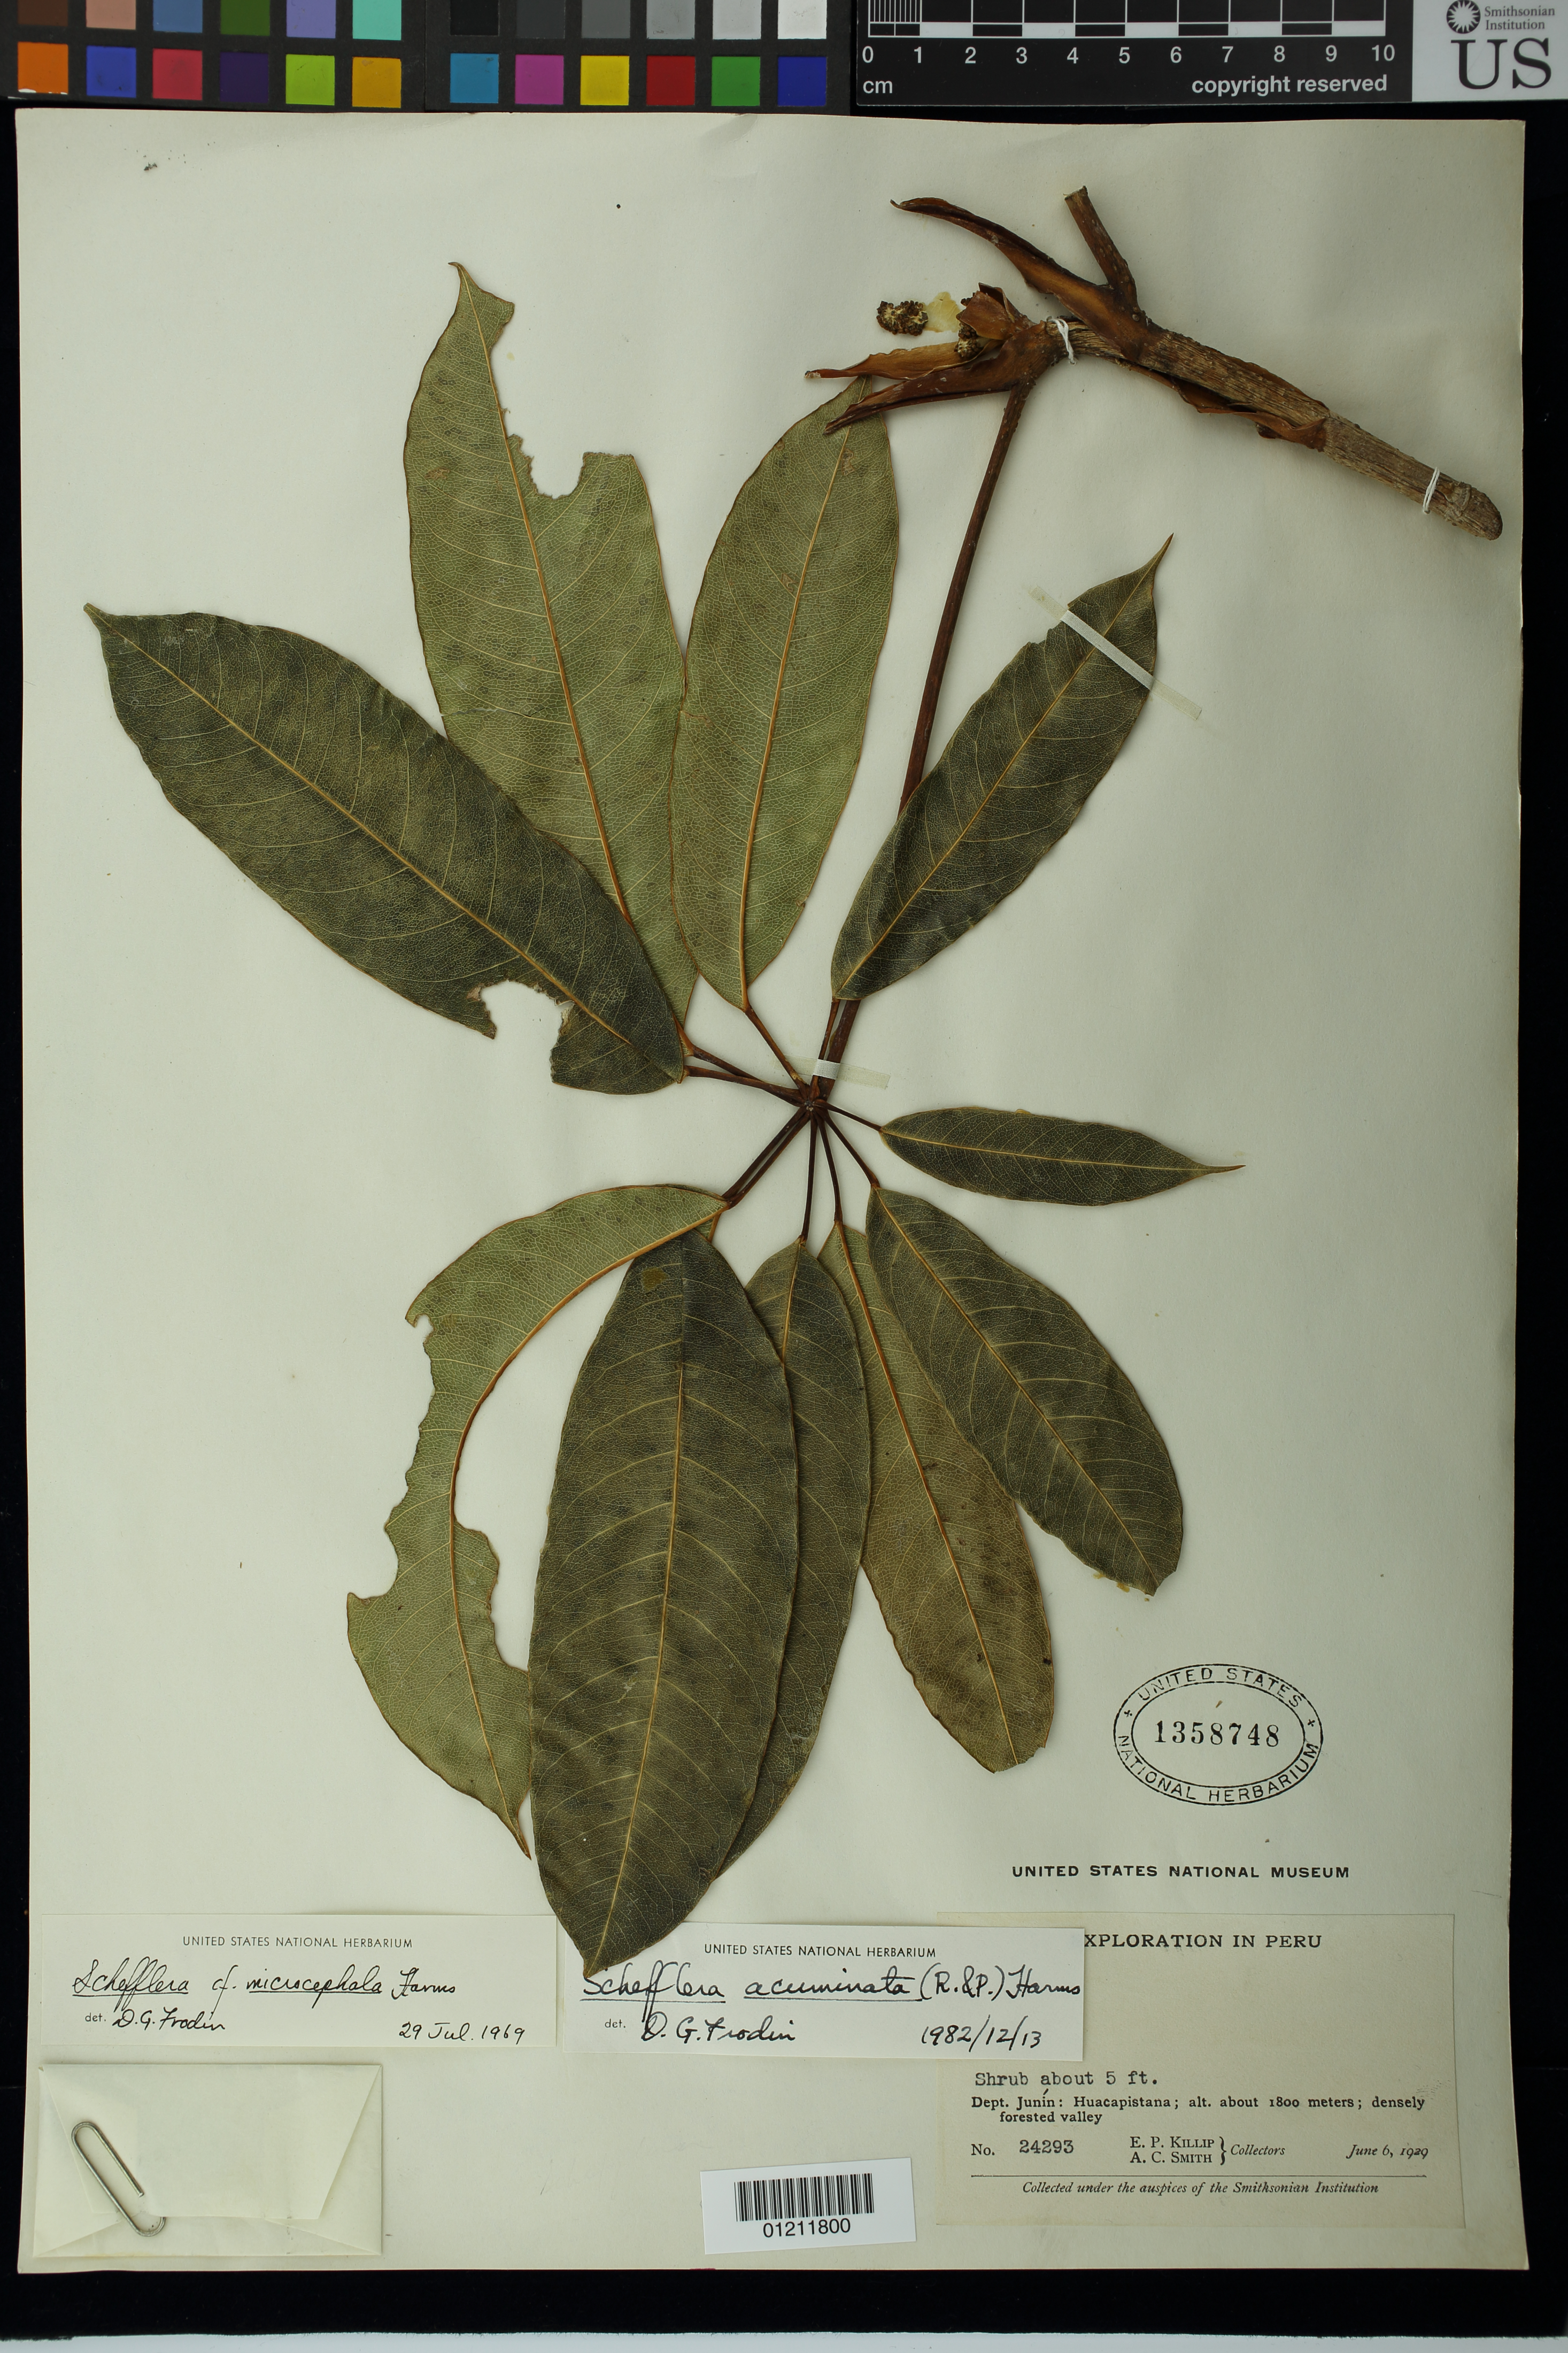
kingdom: Plantae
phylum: Tracheophyta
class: Magnoliopsida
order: Apiales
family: Araliaceae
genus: Schefflera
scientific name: Schefflera acuminata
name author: (Ruiz & Pav.) Harms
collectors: E. P. Killip & A. C. Smith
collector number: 24293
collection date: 1929-06-06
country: Peru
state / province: Junín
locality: Huacapistana. Densely forested valley.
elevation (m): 1800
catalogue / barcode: US 1358748